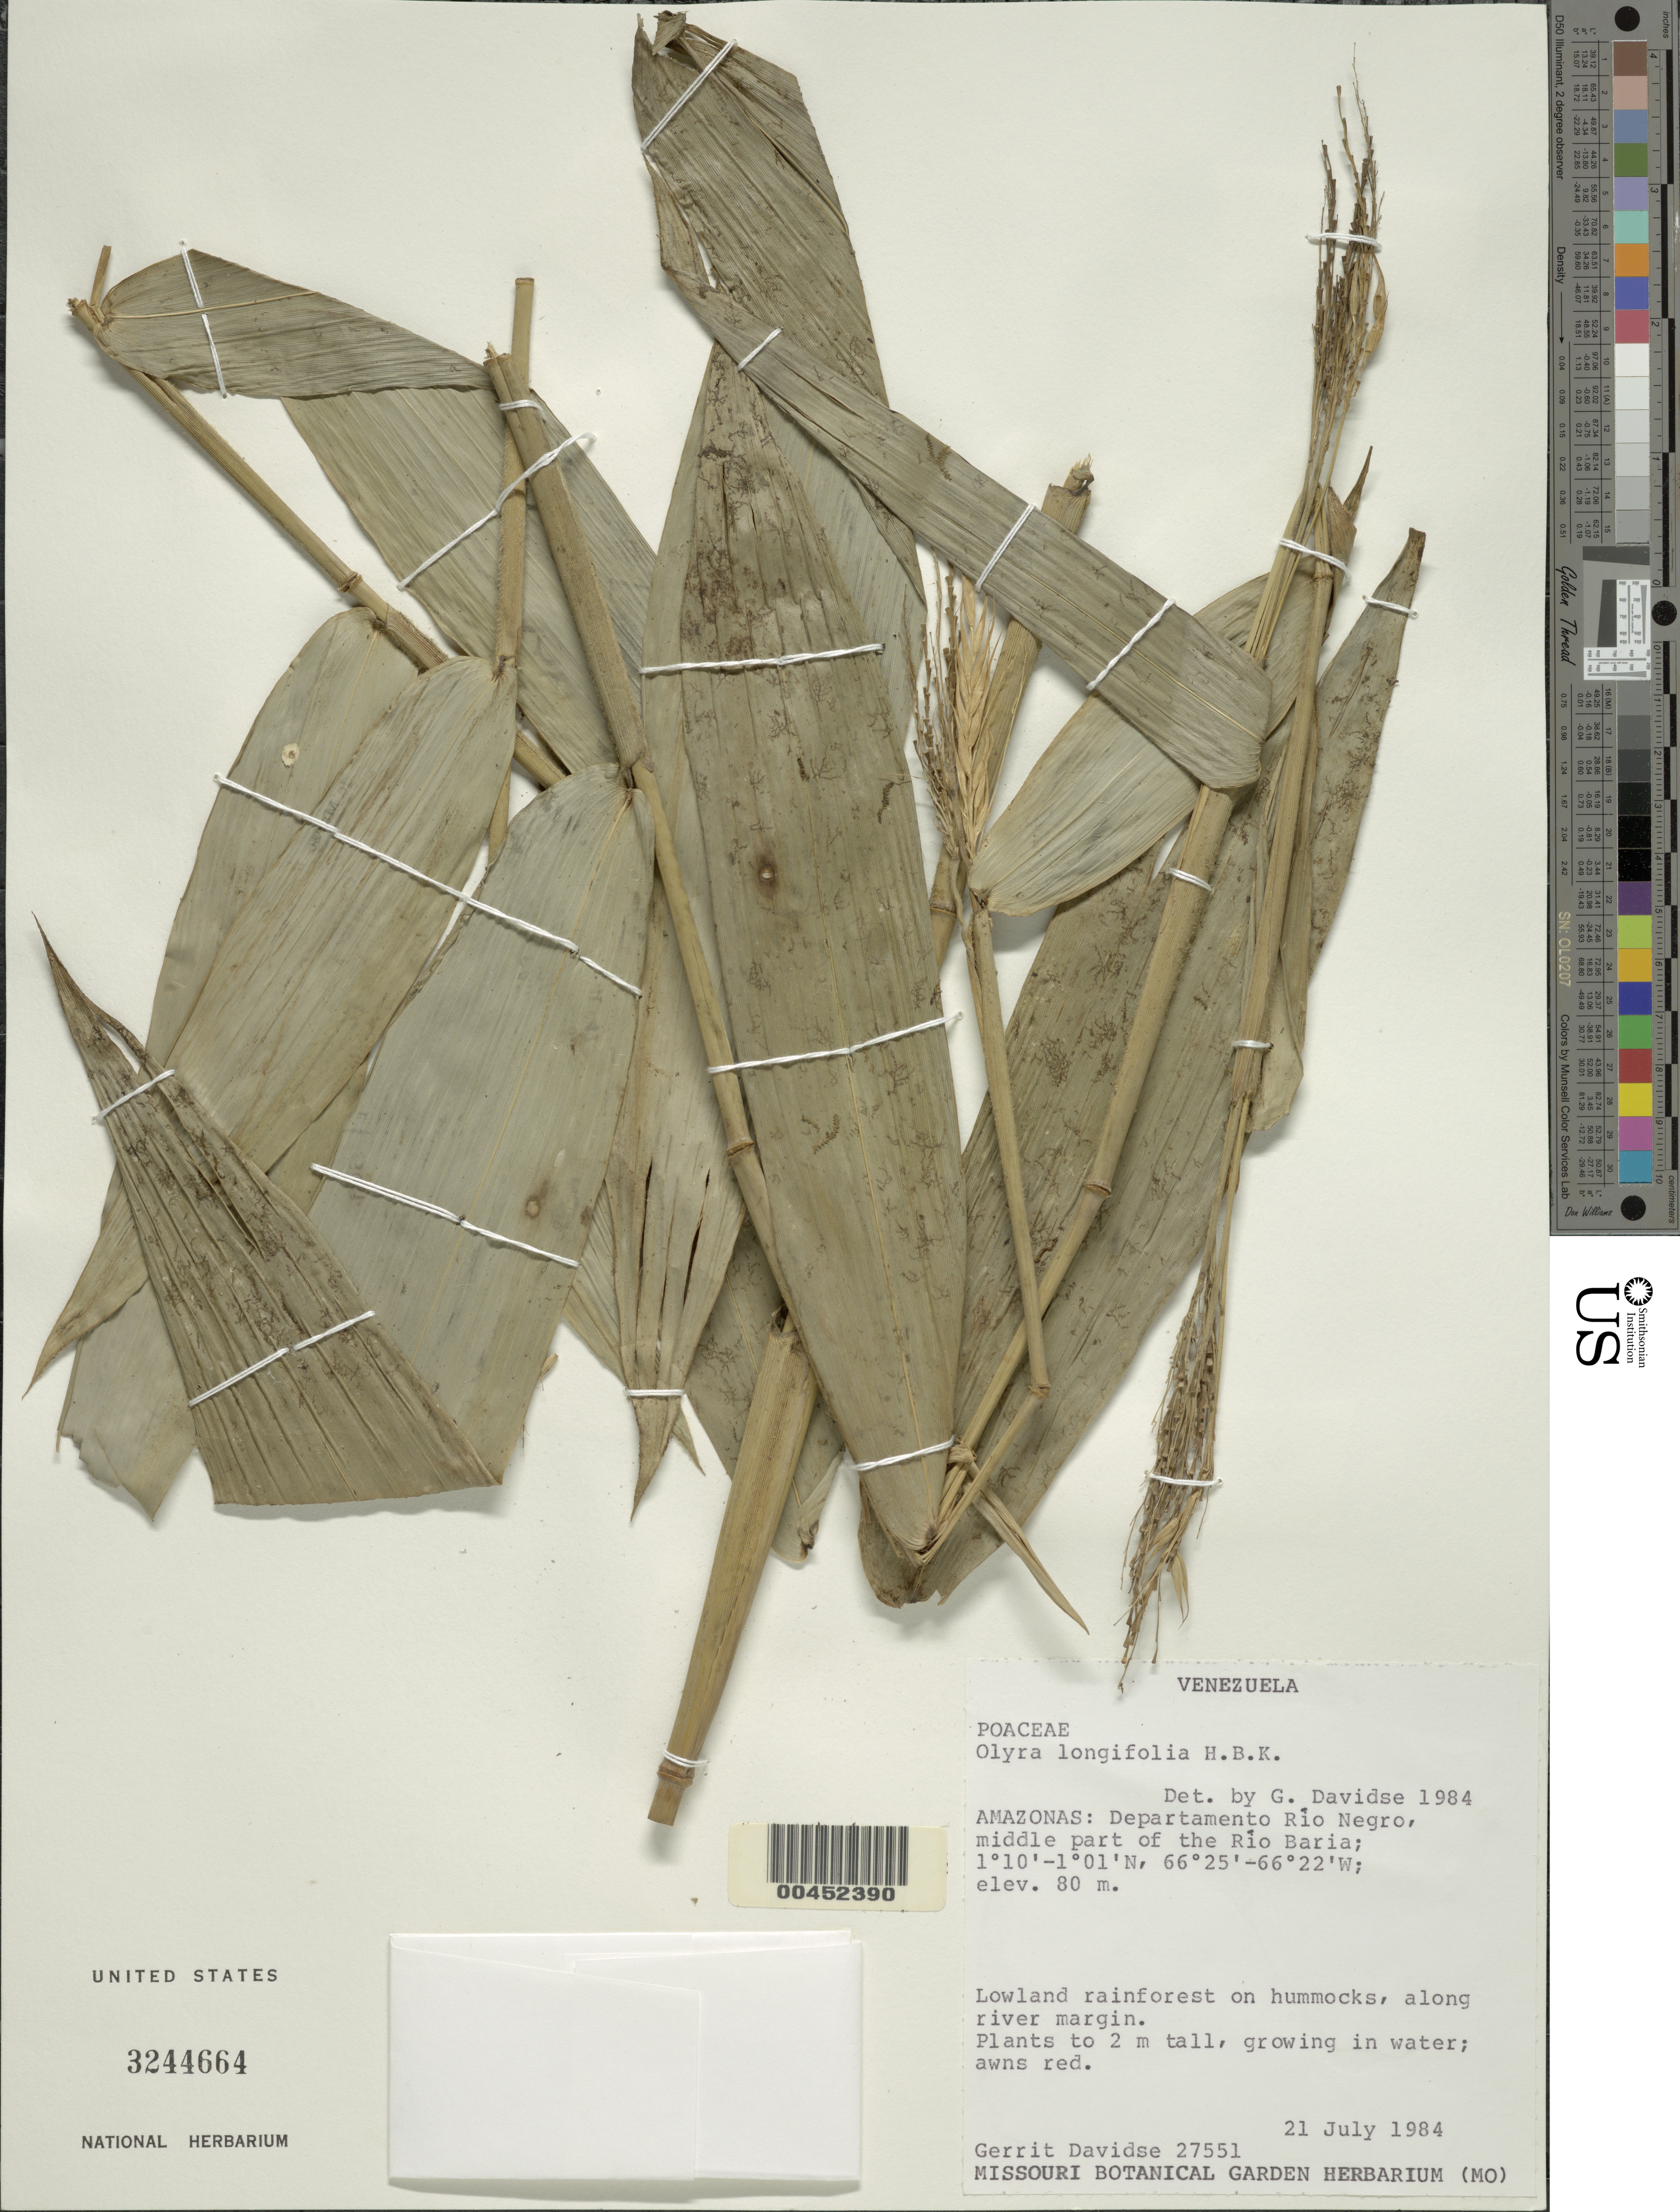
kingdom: Plantae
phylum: Tracheophyta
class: Liliopsida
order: Poales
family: Poaceae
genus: Olyra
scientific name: Olyra longifolia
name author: Kunth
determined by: Davidse, Gerrit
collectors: G. Davidse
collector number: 27551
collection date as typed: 21 Jul 1984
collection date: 1984-07-21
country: Venezuela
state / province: Amazonas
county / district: Rio Negro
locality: Middle part of the rio baria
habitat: Lowland rainforest on hummocks, along river margin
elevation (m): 80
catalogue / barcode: US 3244664